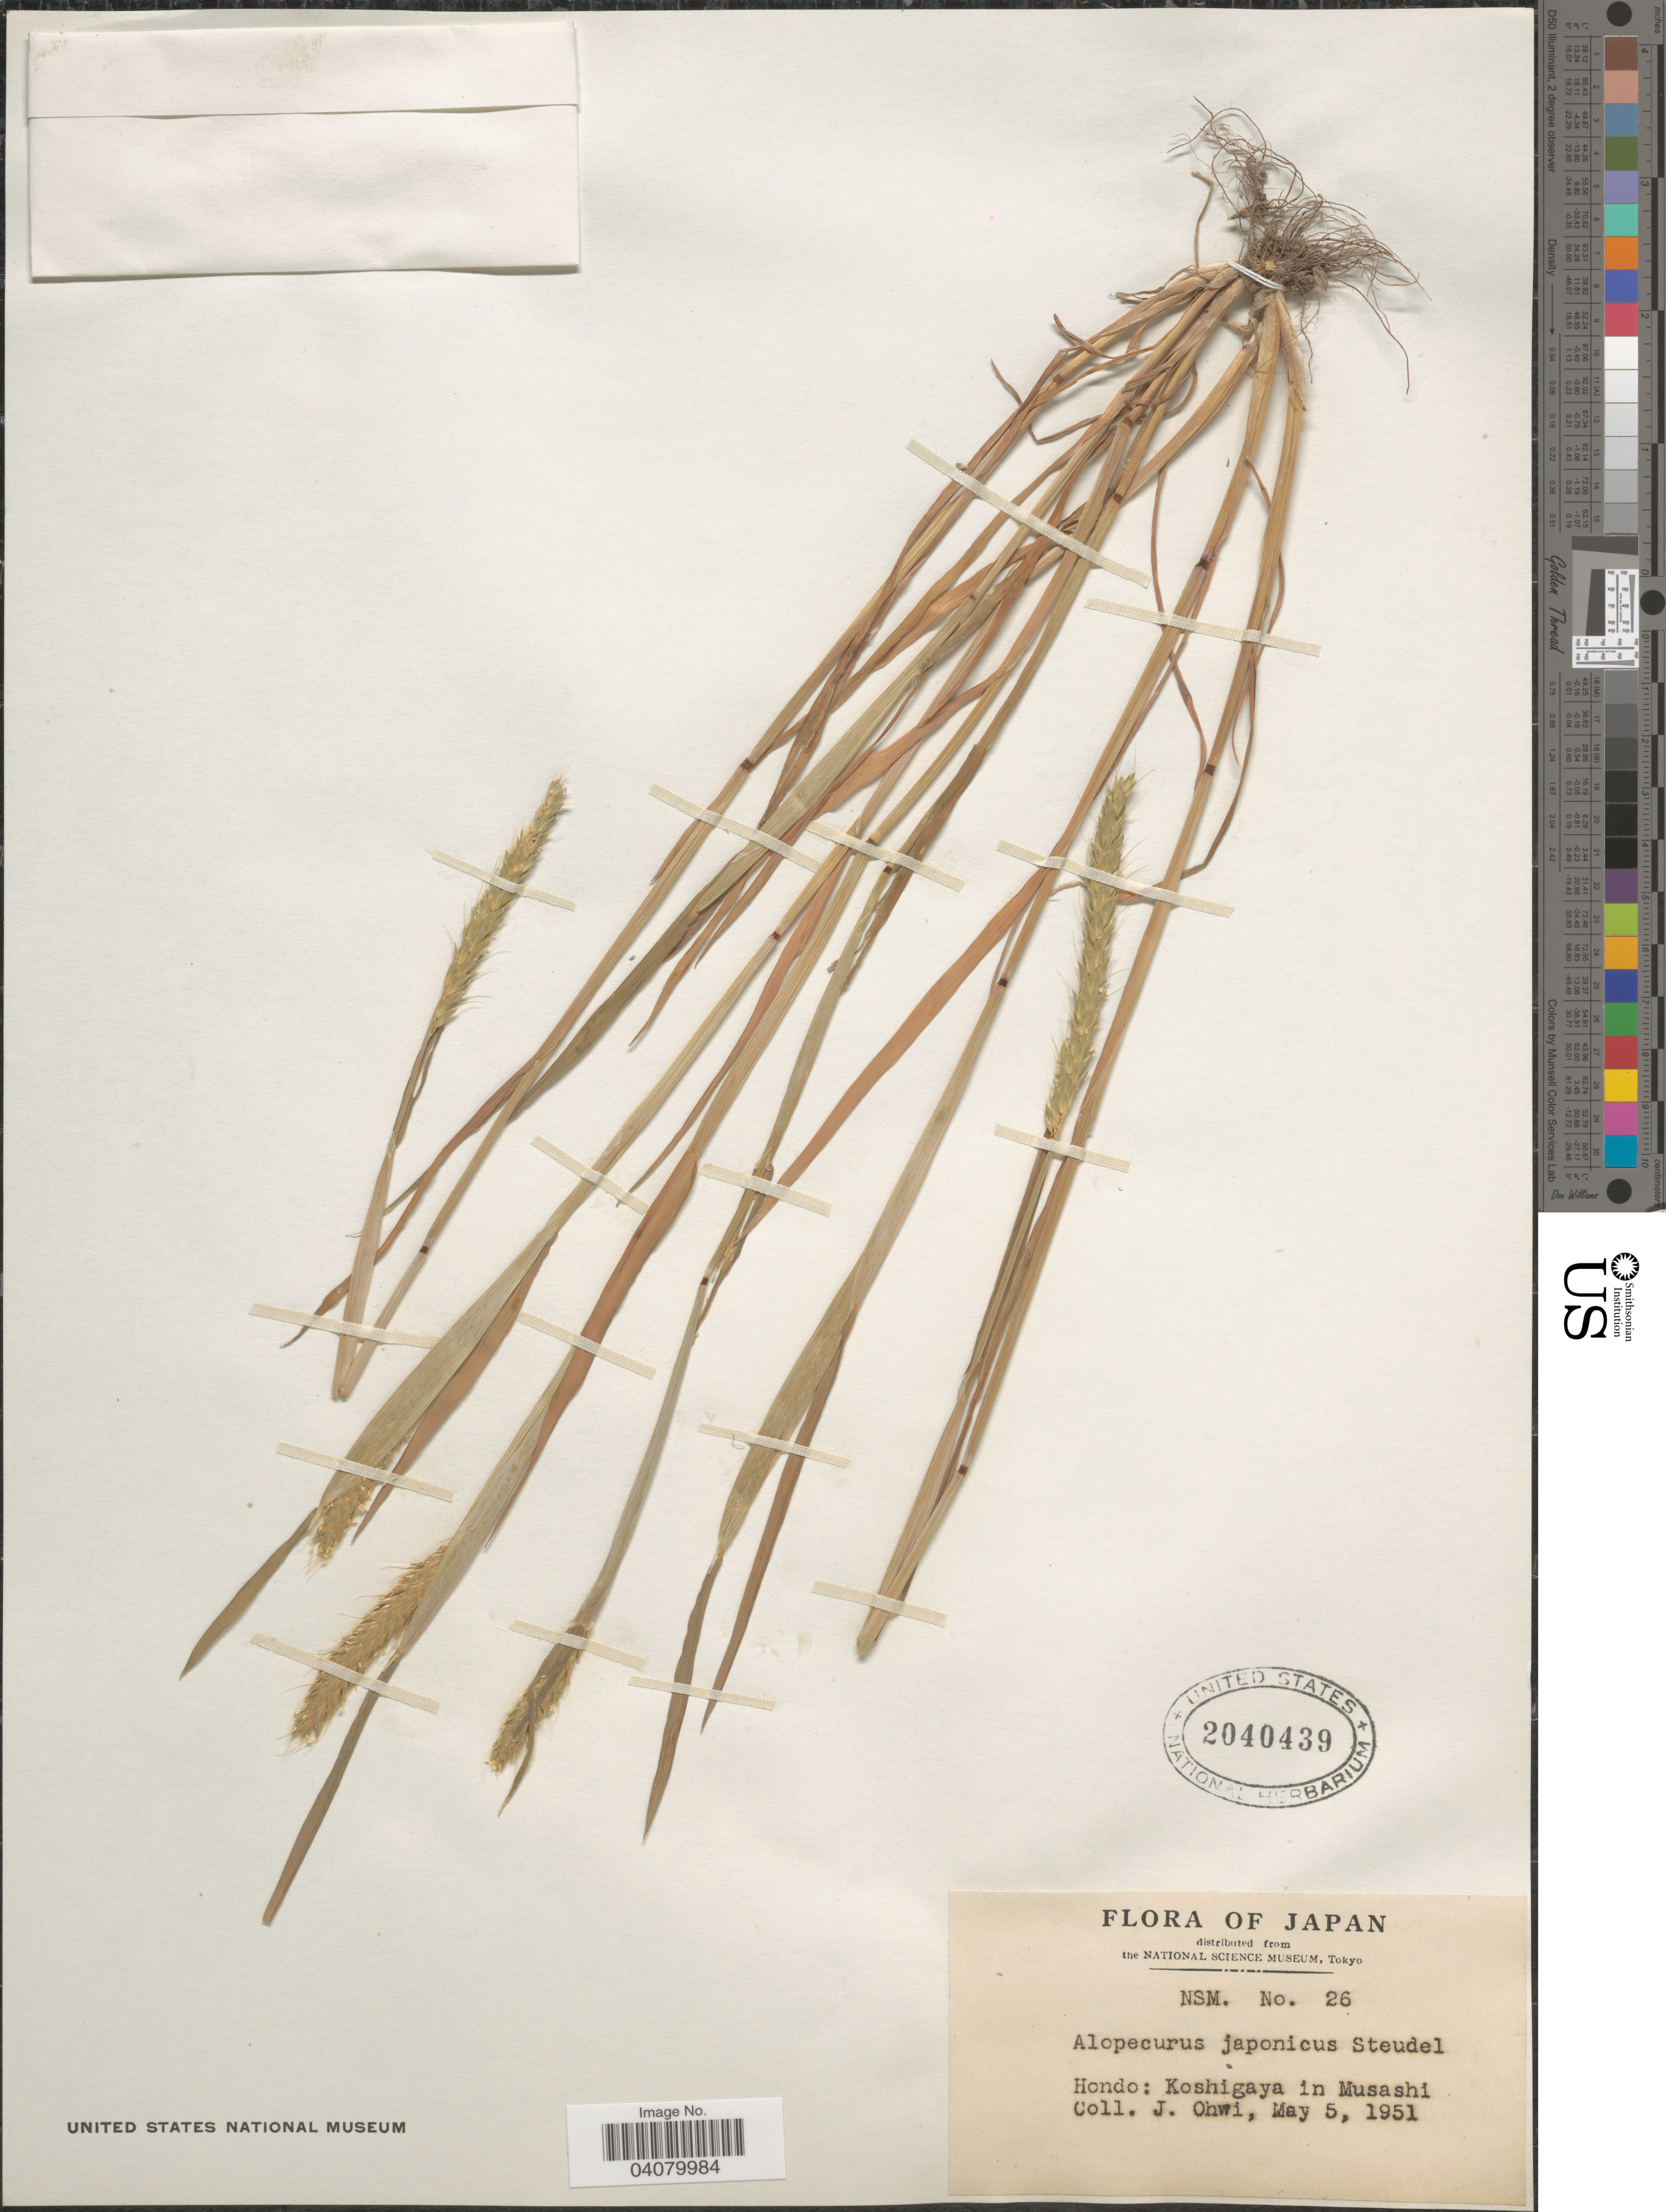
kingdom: Plantae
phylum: Tracheophyta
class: Liliopsida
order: Poales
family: Poaceae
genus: Alopecurus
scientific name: Alopecurus japonicus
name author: Steud.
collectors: J. Ohwi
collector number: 26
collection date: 1951-05-05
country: Japan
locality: Hondo: Koshigaya in Musashi.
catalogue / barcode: US 2040439